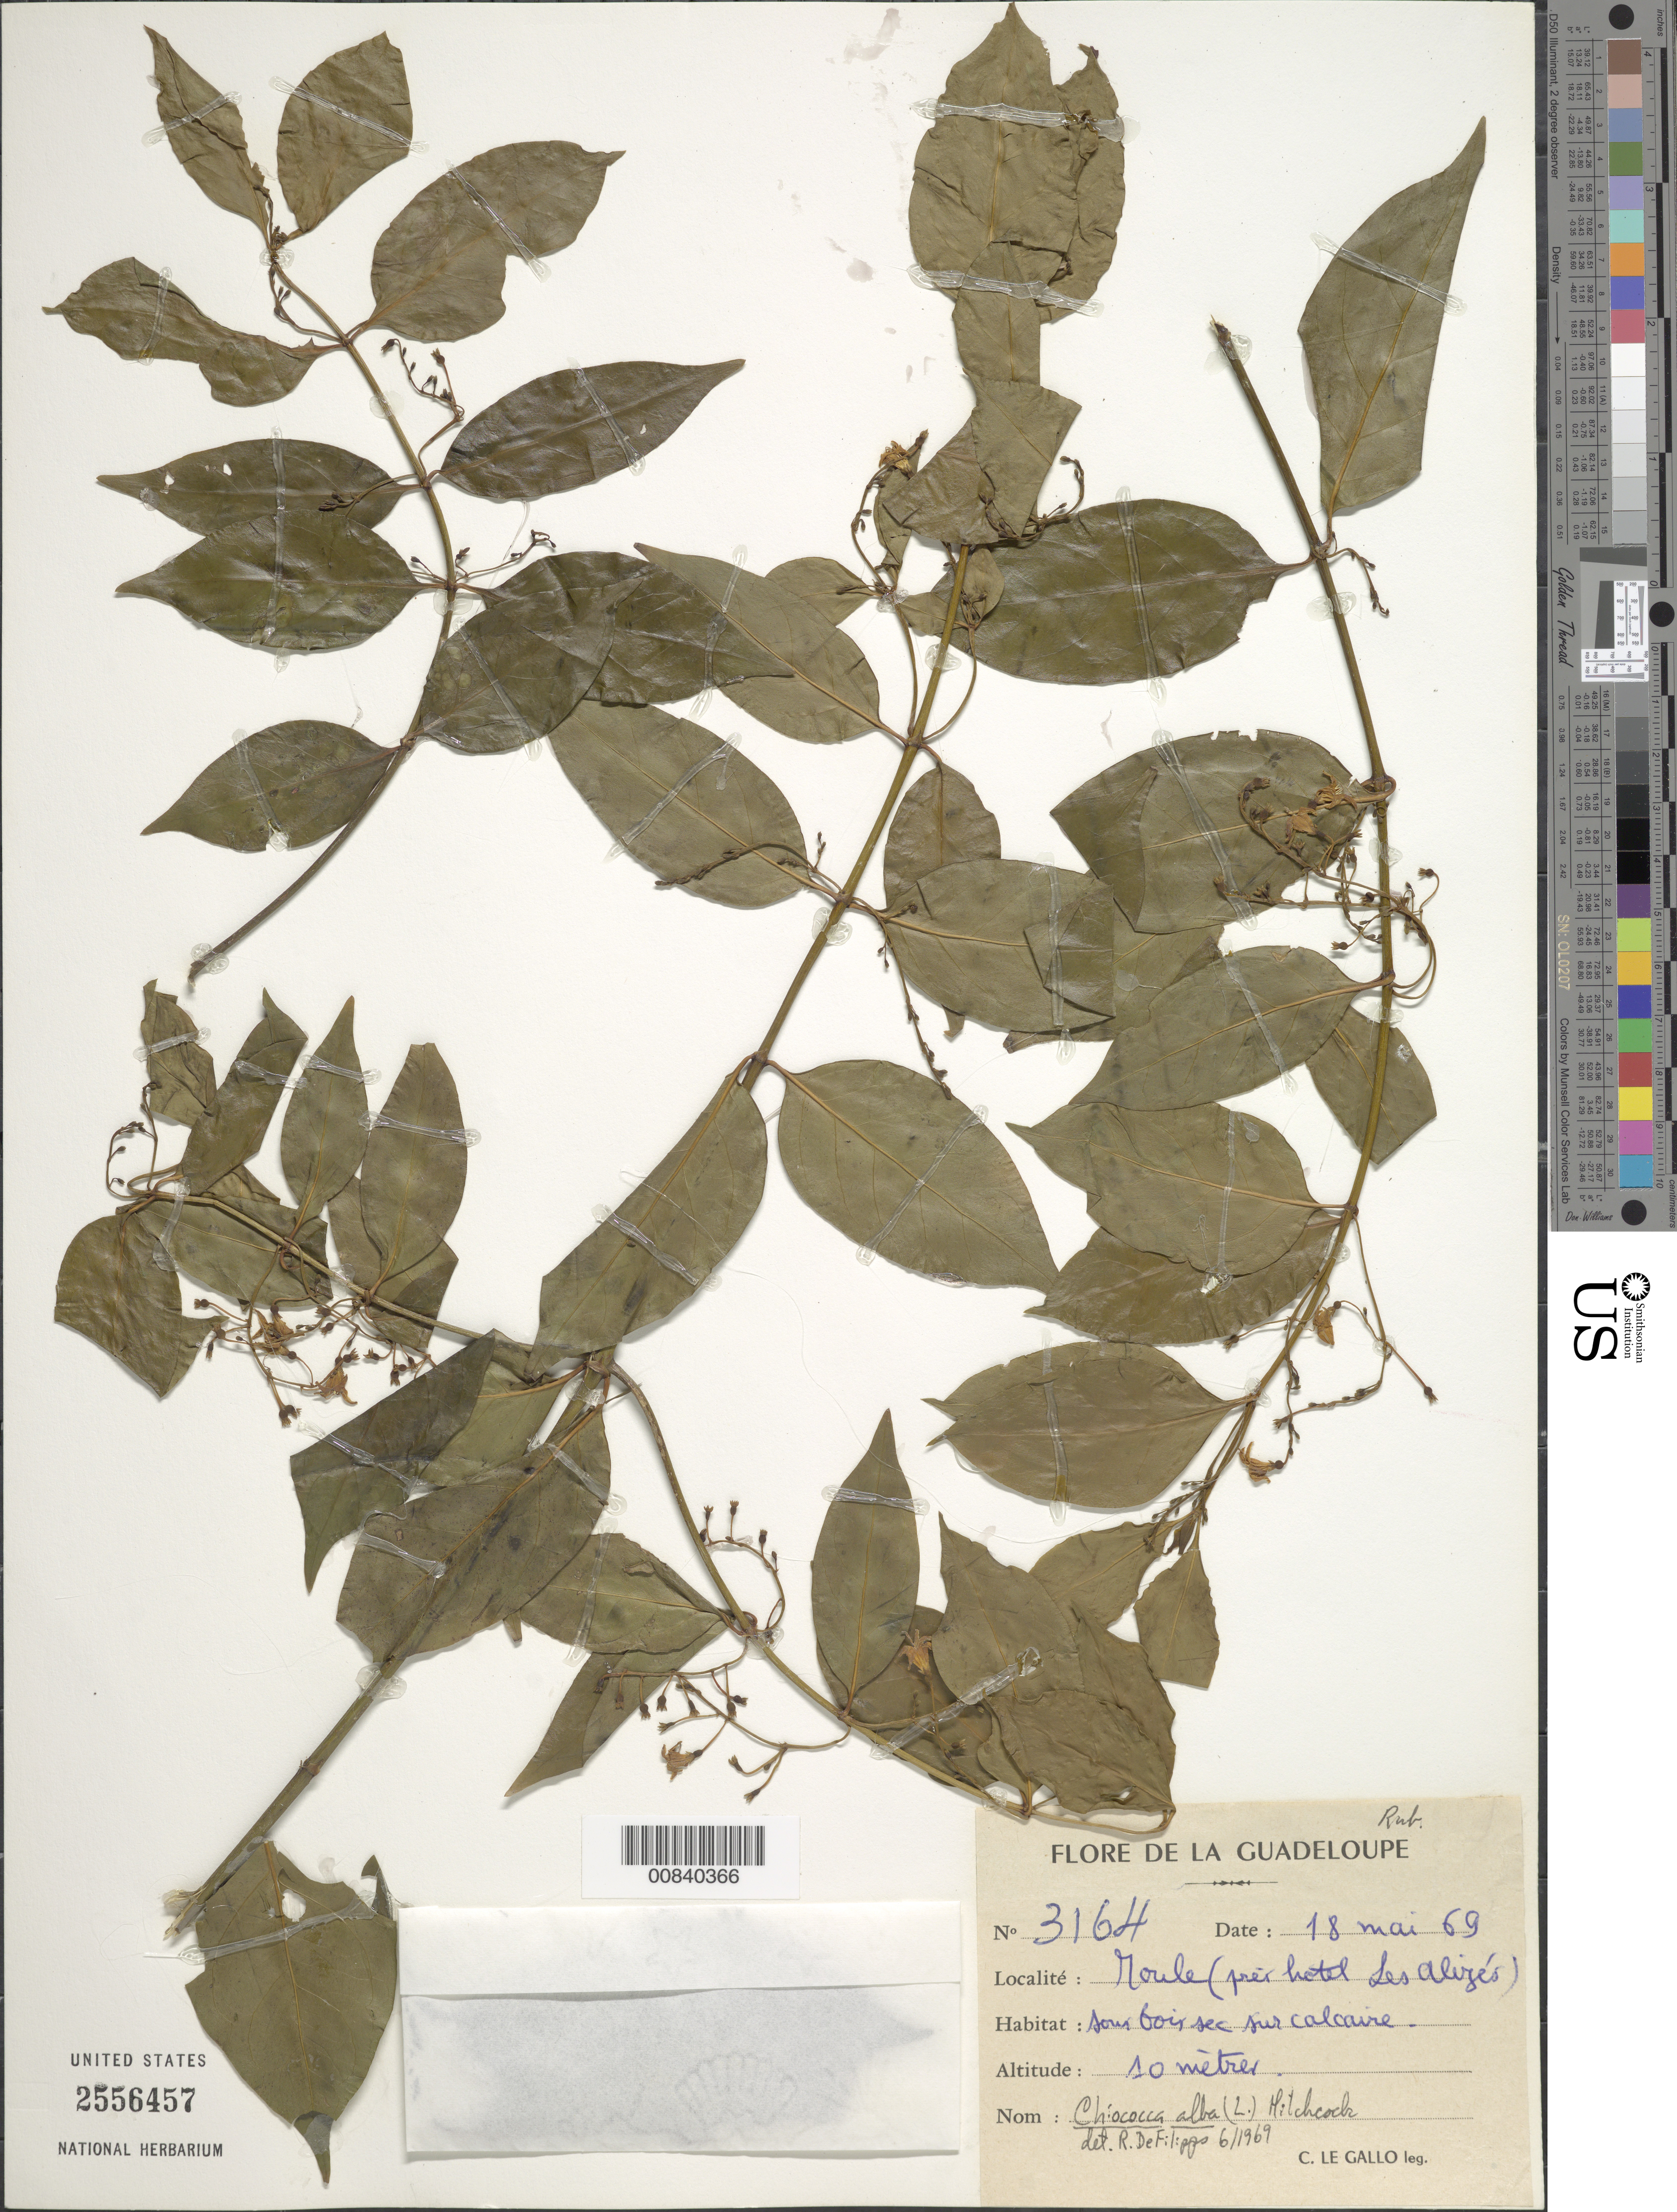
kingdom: Plantae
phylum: Tracheophyta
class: Magnoliopsida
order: Gentianales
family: Rubiaceae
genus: Chiococca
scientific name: Chiococca alba subsp. alba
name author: (L.) Hitchc.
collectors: C. Le Gallo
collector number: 3164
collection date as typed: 18 May --69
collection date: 1869-05-18 or 1969-05-18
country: Guadeloupe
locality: Moule, prés hotel les Alizés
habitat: Sous bois sec sur calcaire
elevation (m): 10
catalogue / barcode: US 2556457